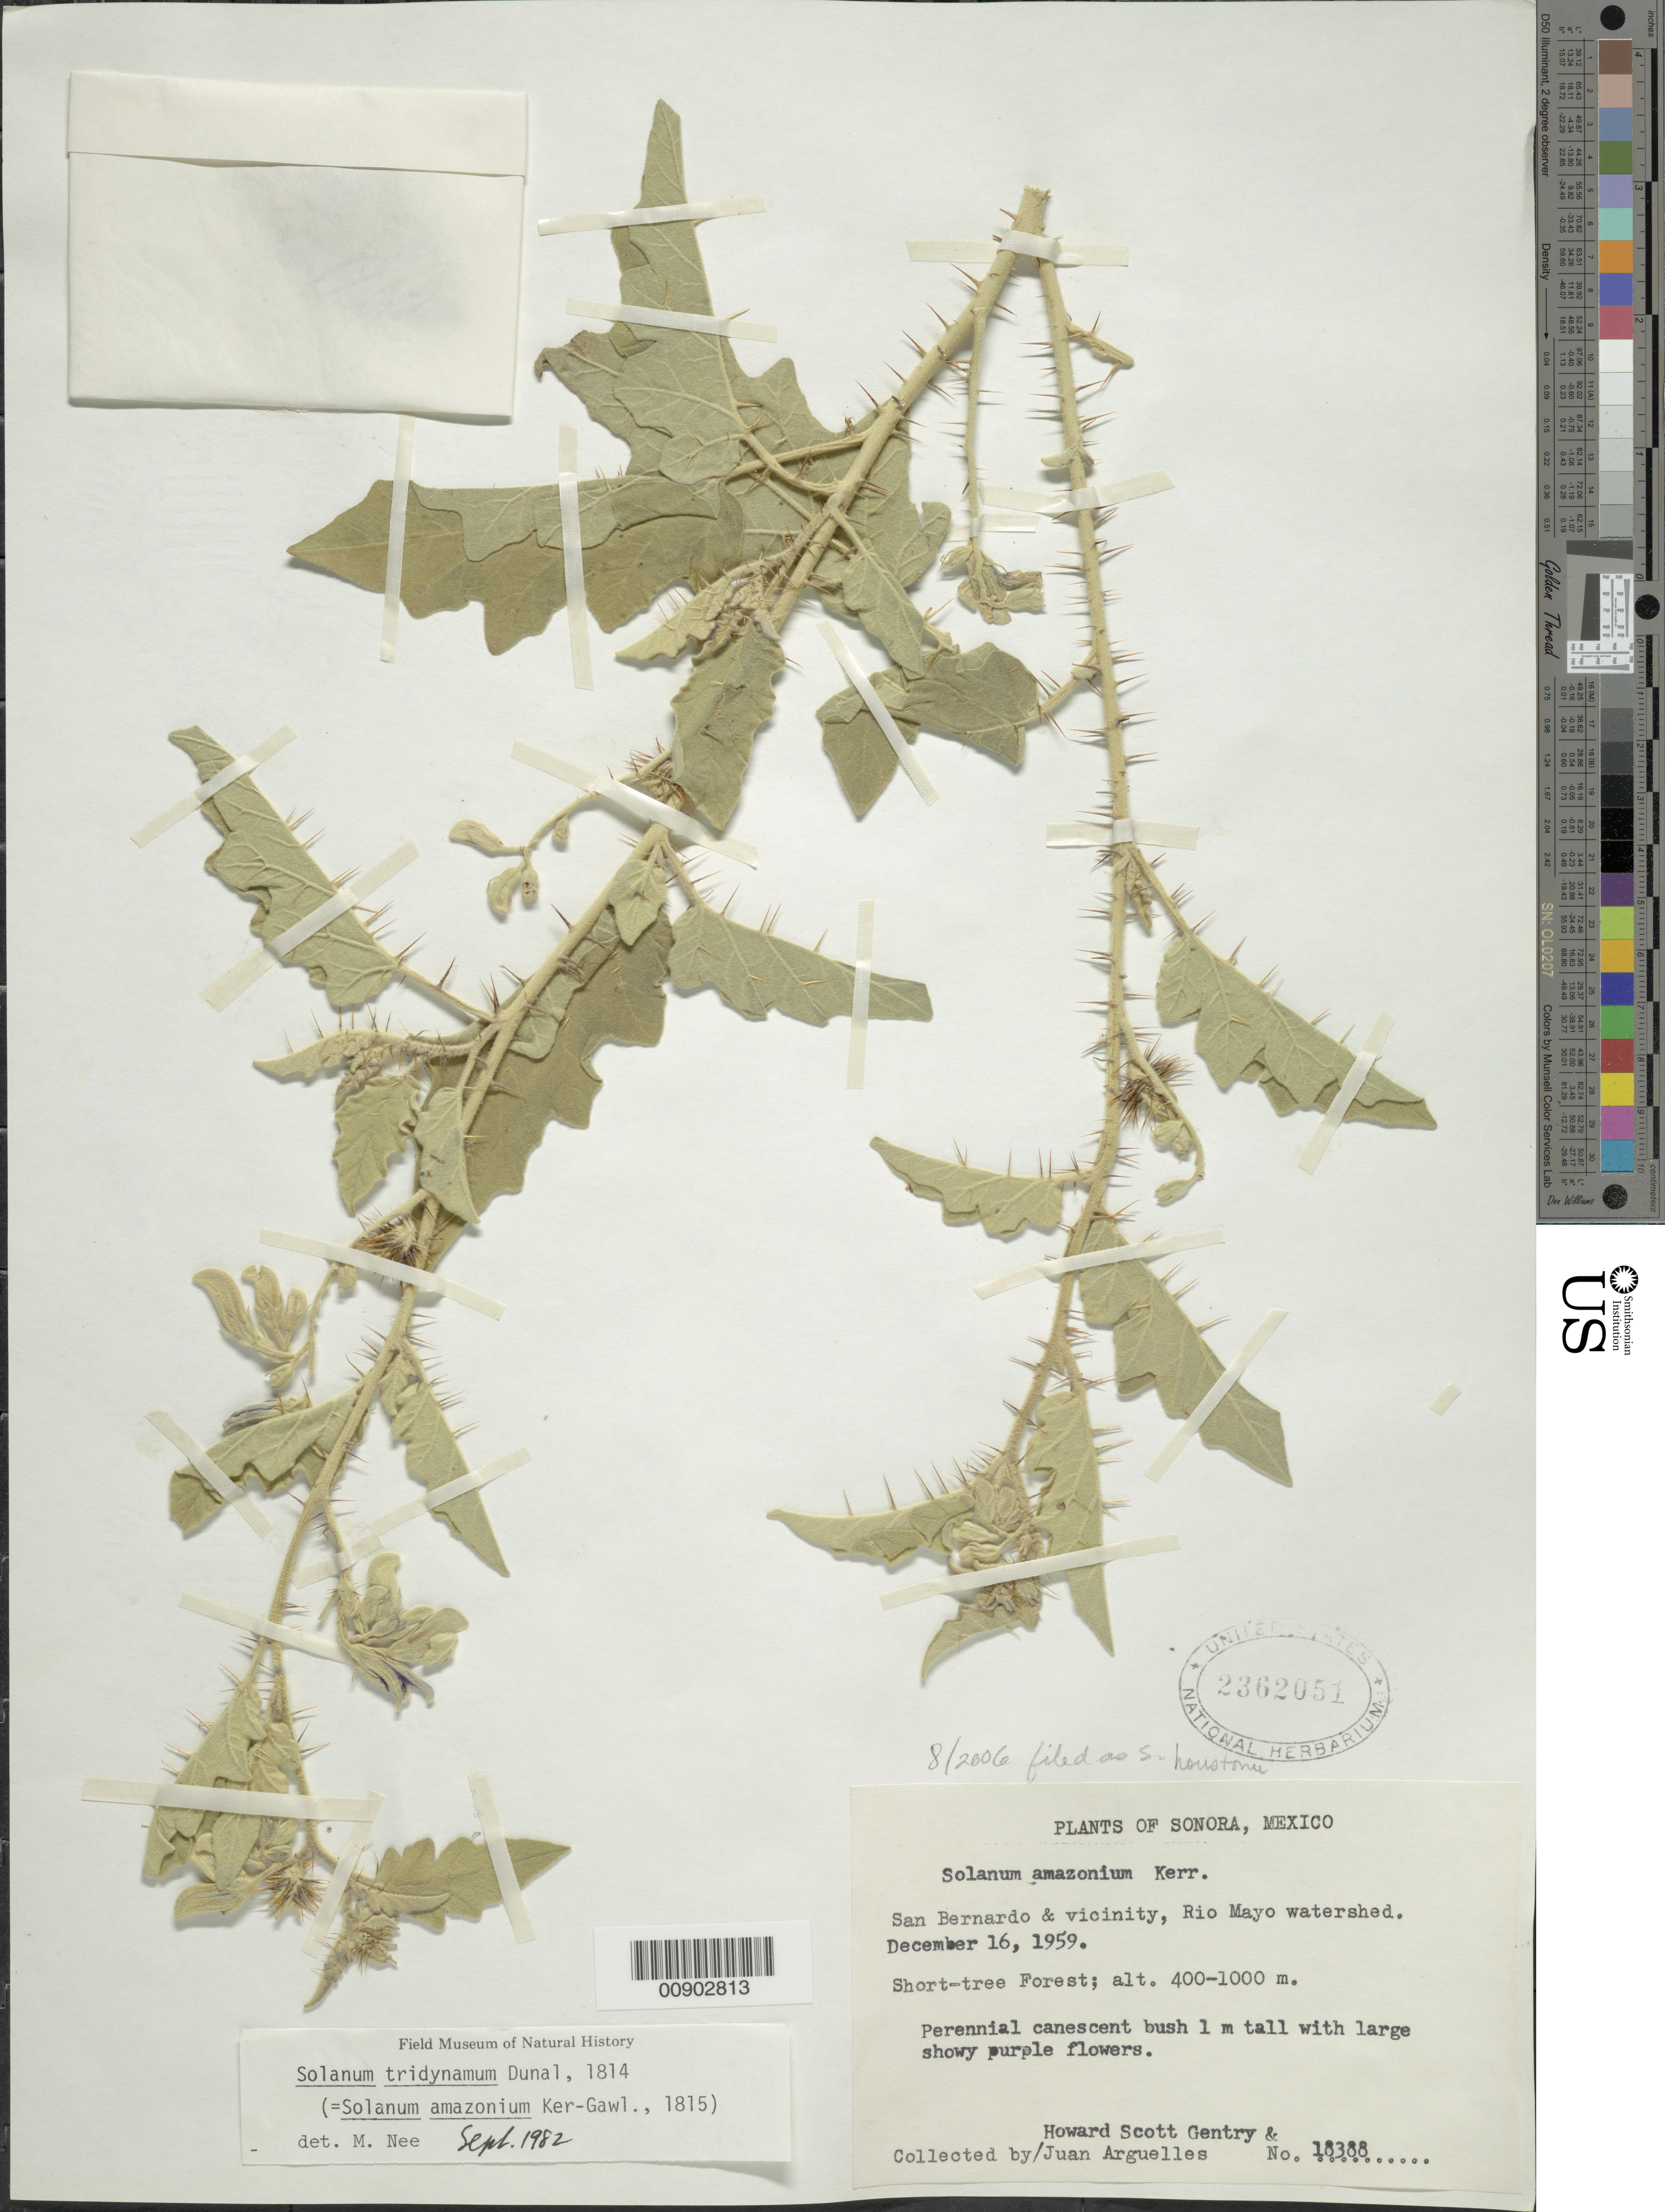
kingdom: Plantae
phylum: Tracheophyta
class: Magnoliopsida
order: Solanales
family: Solanaceae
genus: Solanum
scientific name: Solanum houstonii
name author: Dunal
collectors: H. S. Gentry & J. Arguelles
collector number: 18388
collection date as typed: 16 Dec 1959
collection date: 1959-12-16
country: Mexico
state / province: Sonora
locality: San Bernardo & vicinity, Río Mayo watershed, Sonora.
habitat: Short-tree Forest.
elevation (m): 1000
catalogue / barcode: US 2362051